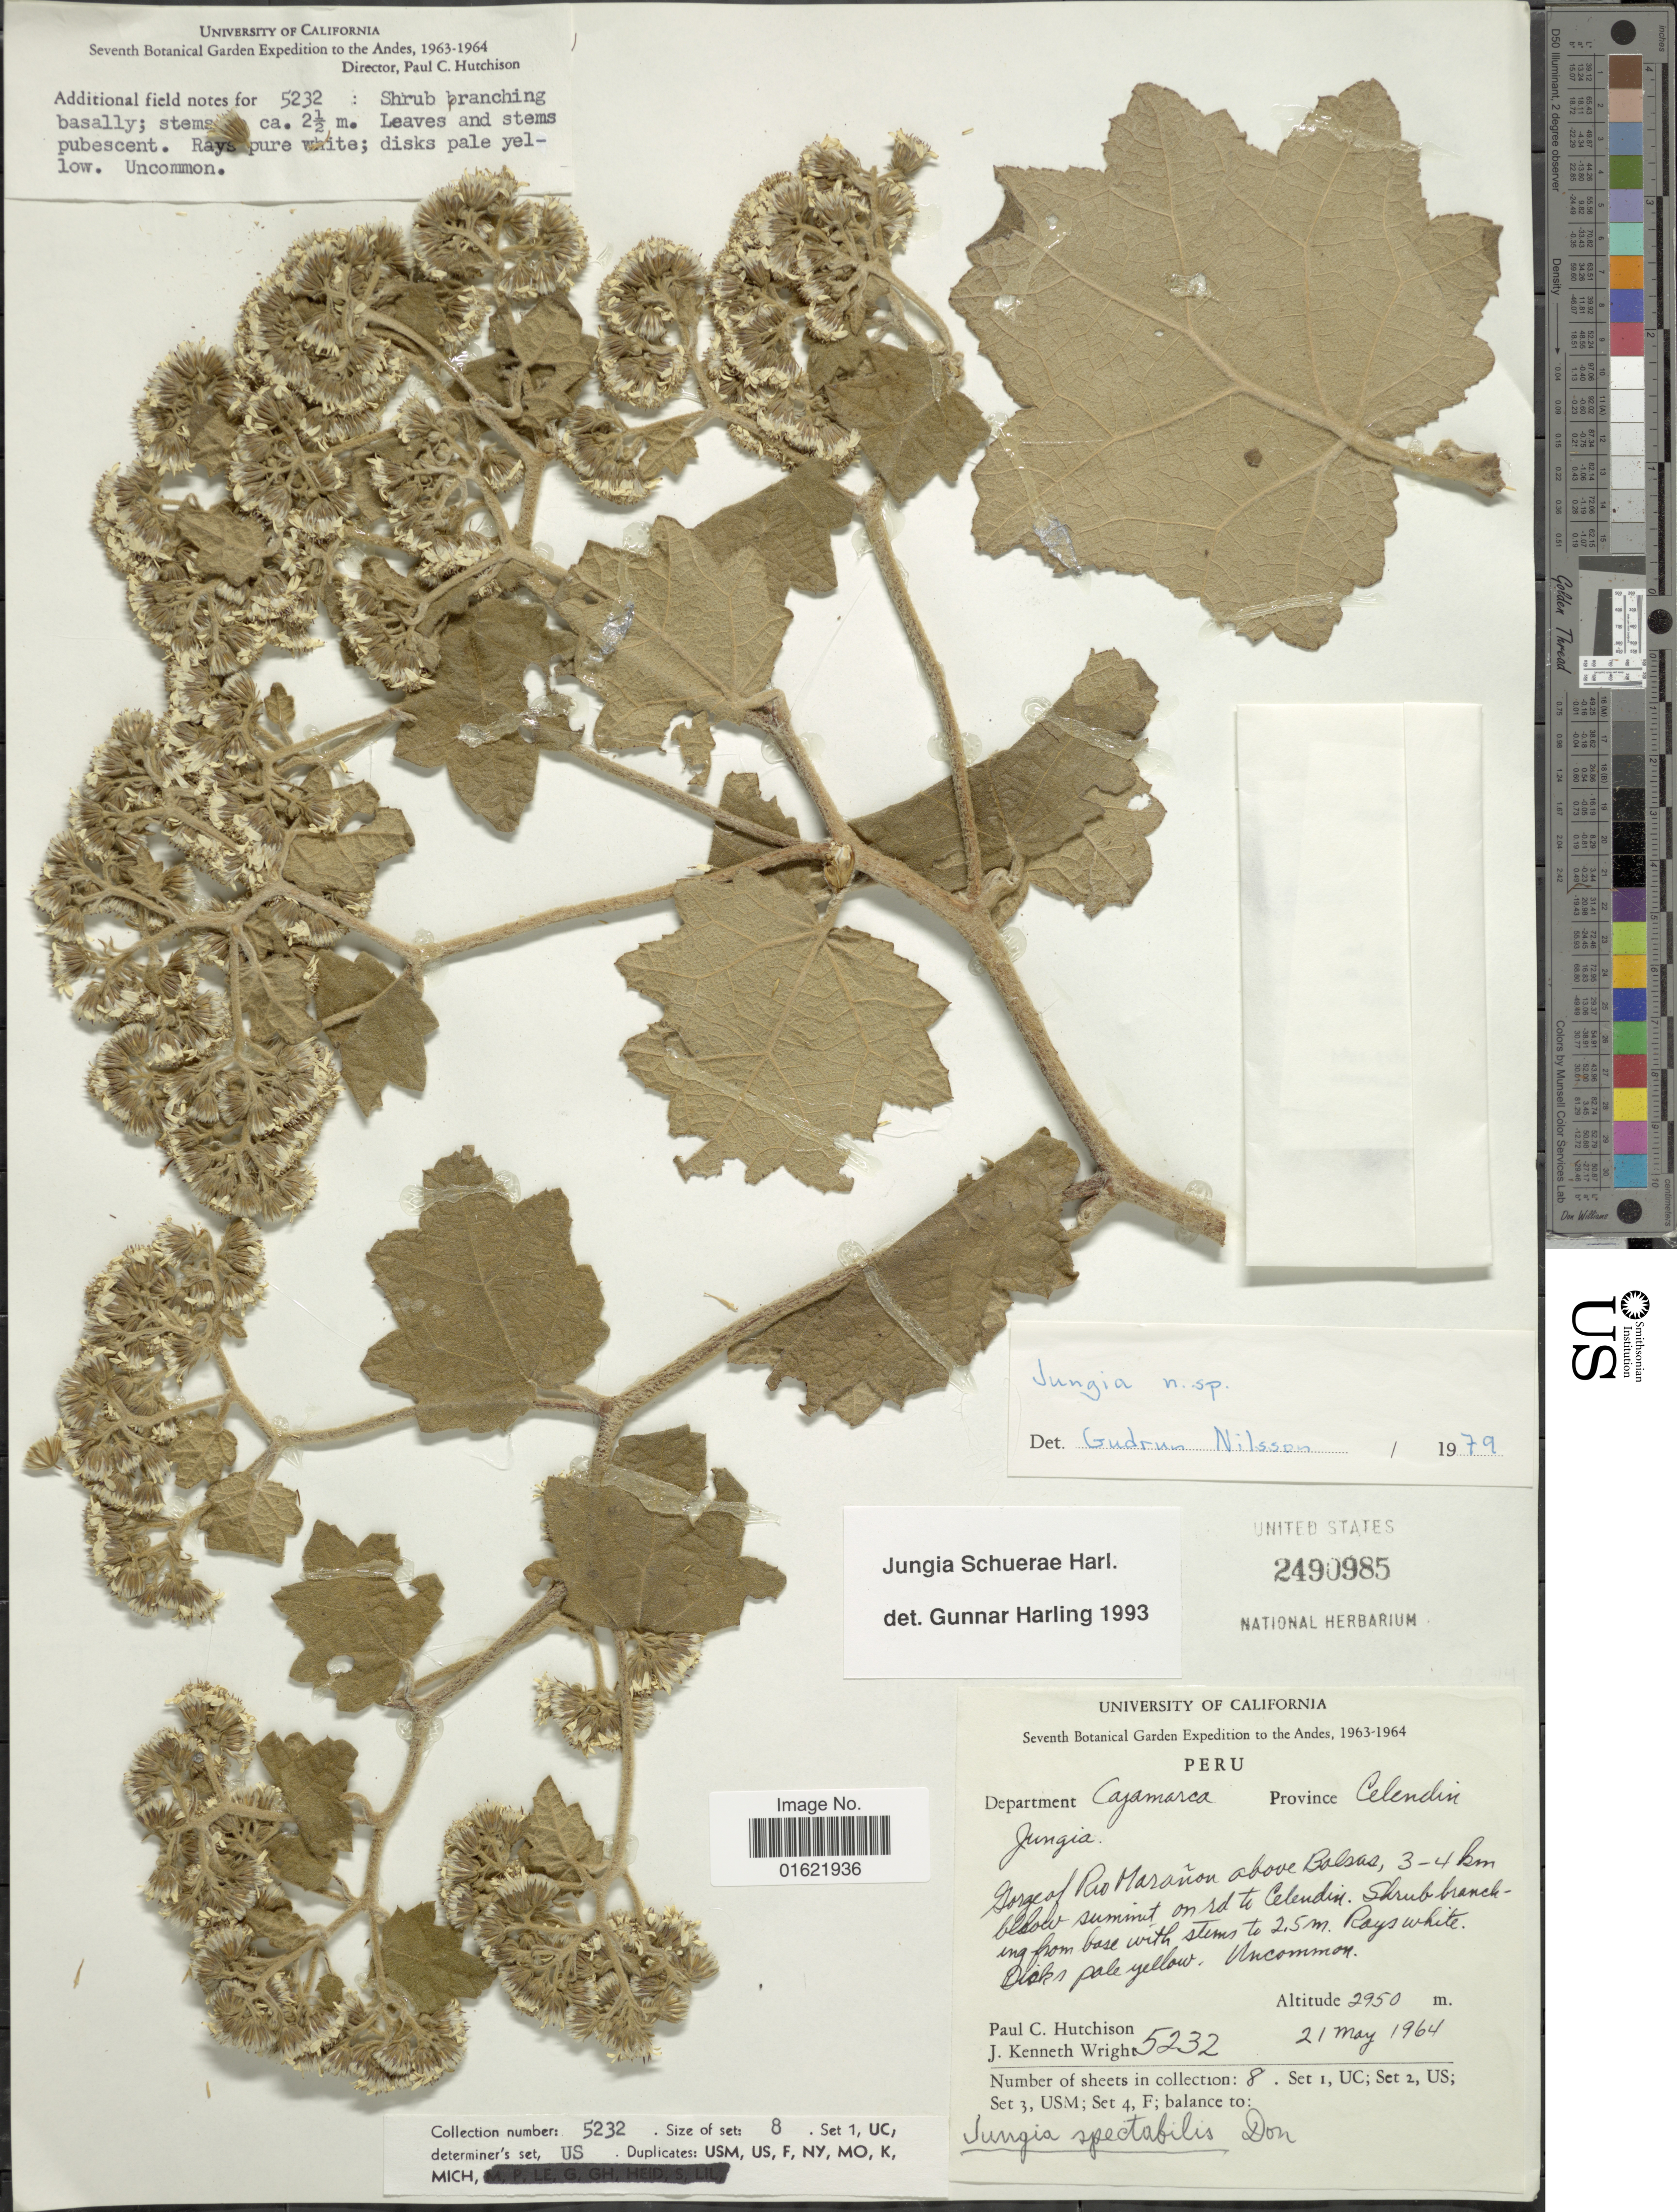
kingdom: Plantae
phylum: Tracheophyta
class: Magnoliopsida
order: Asterales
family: Asteraceae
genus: Jungia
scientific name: Jungia schuerae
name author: Harling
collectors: P. C. Hutchison & J. K. Wright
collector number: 5232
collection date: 1964-05-21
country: Peru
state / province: Cajamarca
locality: Department Cajamarca. Province Celendin. Gorge of Rio Maranon above Balxas, 3-4 km below summit on rd to Celendin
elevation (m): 2950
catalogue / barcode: US 2490985